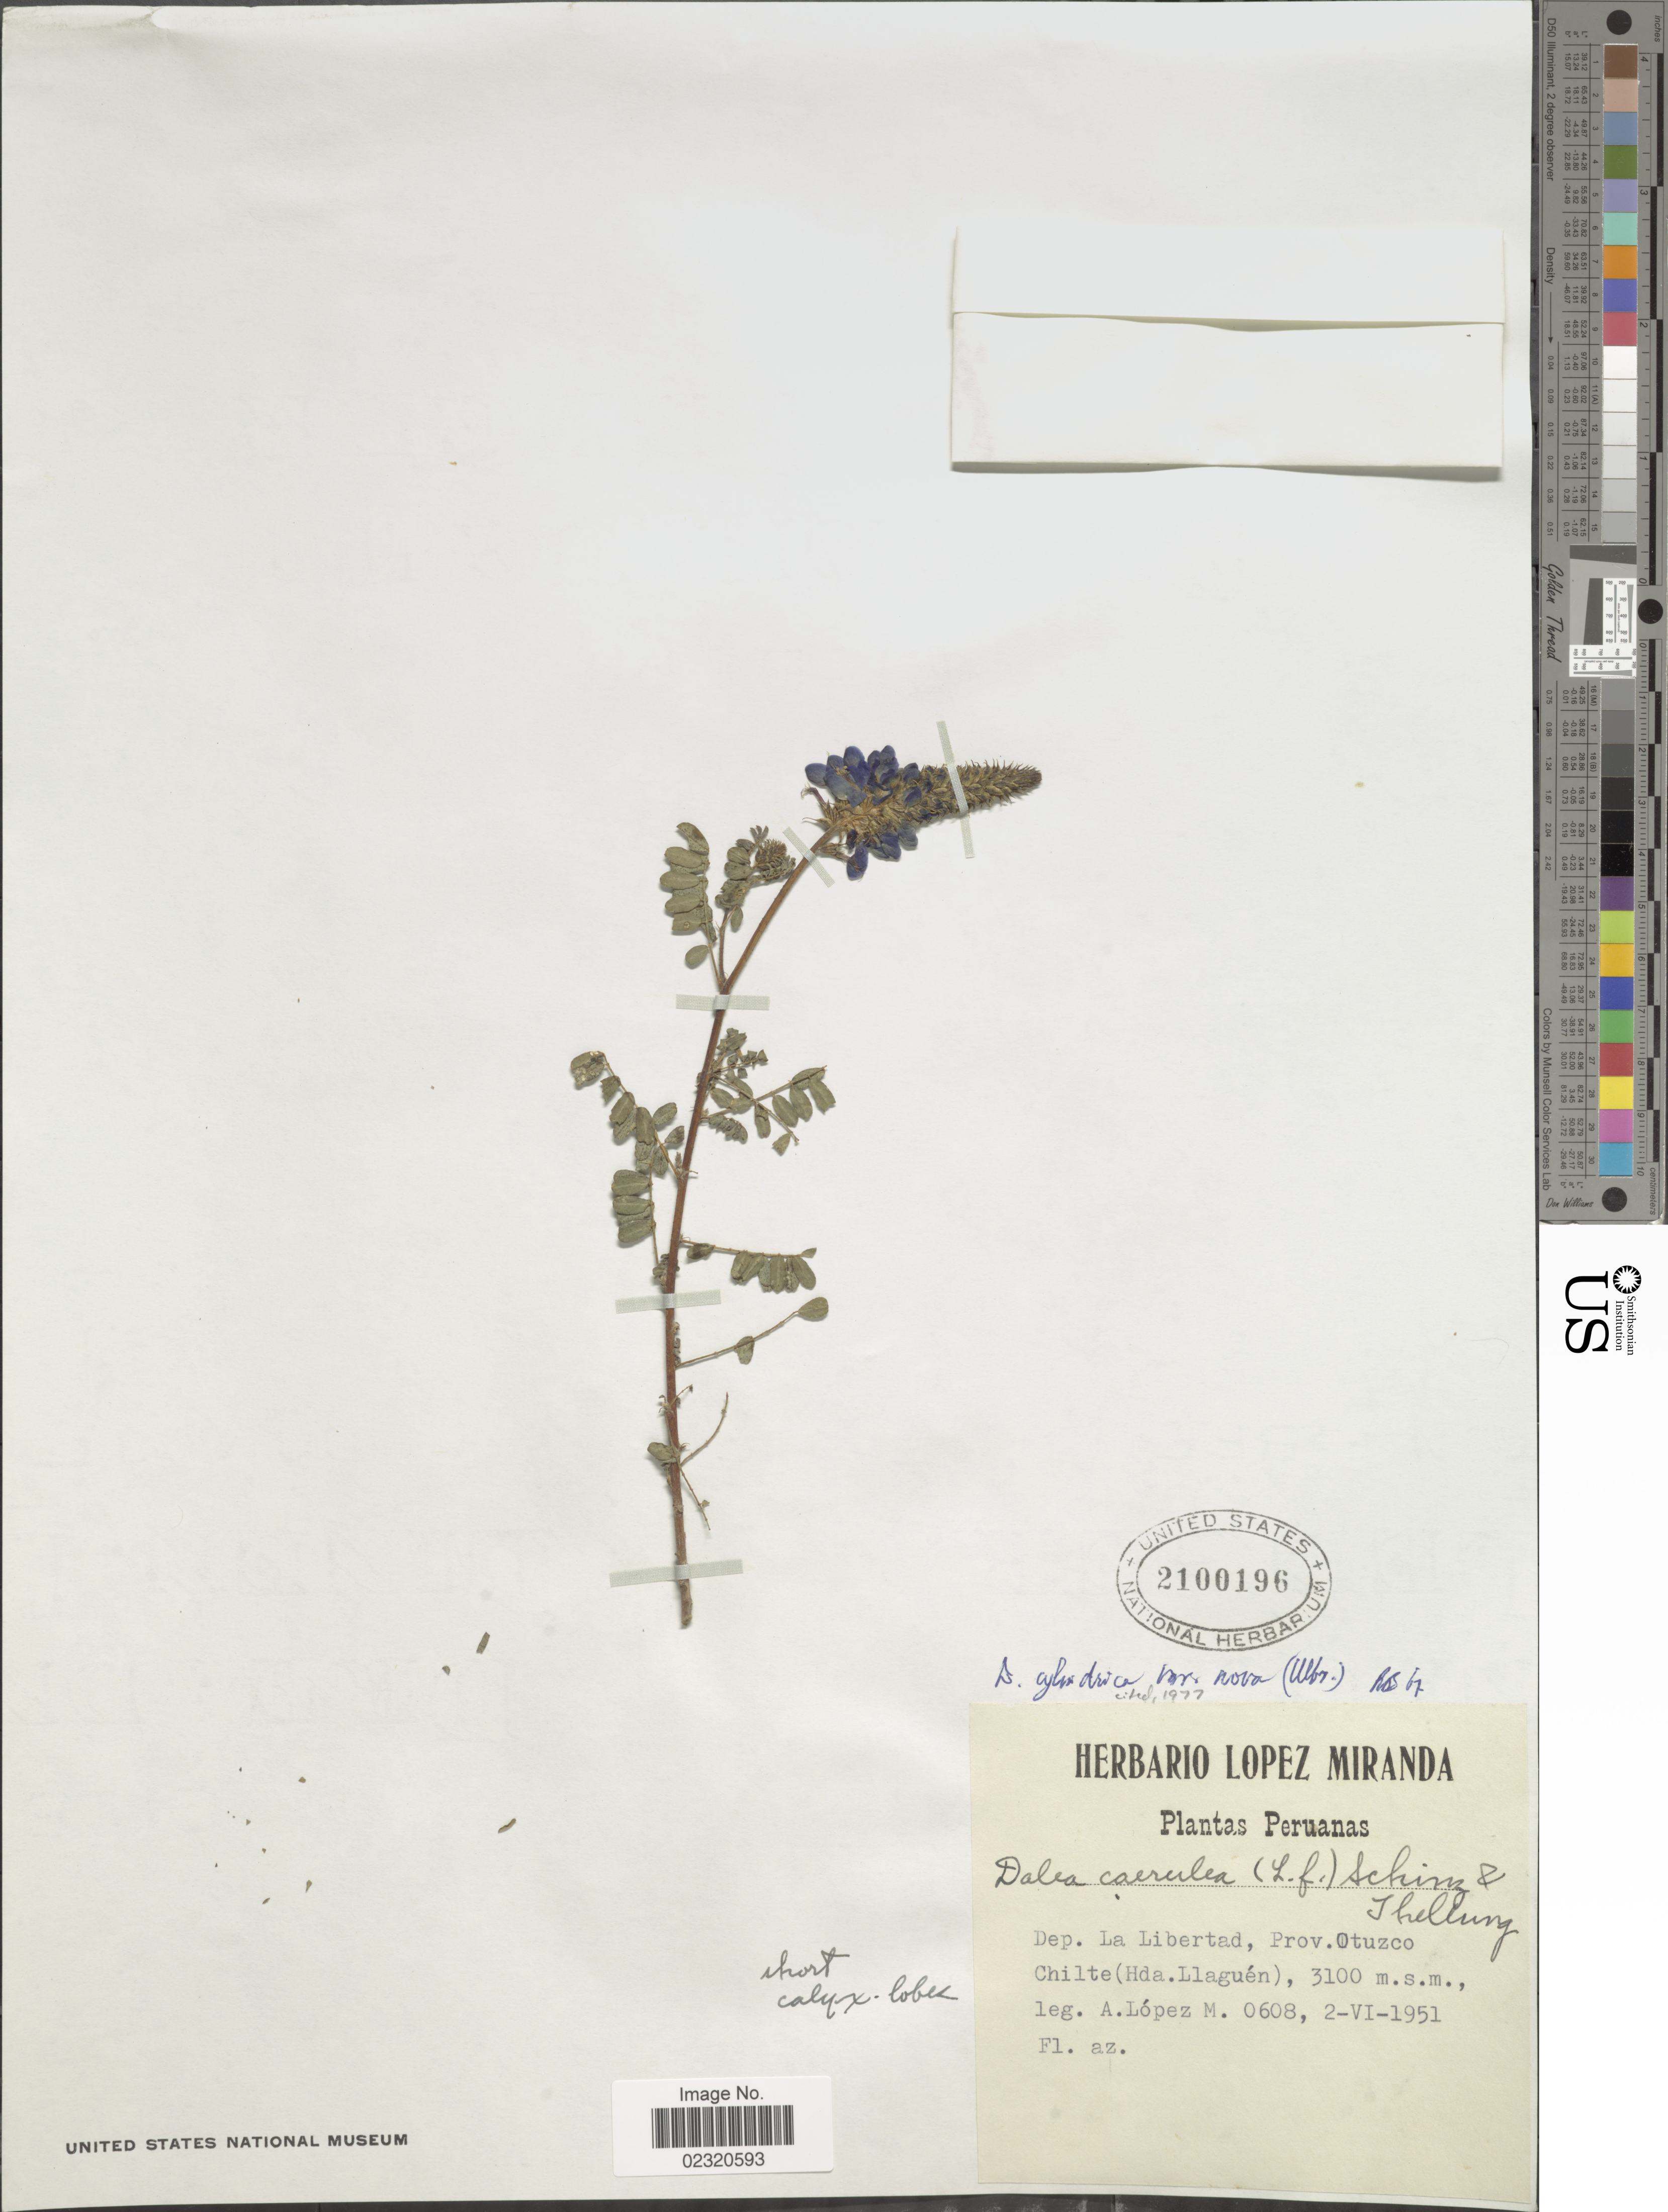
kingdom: Plantae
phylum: Tracheophyta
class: Magnoliopsida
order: Fabales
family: Fabaceae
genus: Dalea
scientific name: Dalea cylindrica var. nova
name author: (Ulbr.) Barneby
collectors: A. López M.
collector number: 0608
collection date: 1951-06-02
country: Peru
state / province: La Libertad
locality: Prov. Otuzco, Chilte (Hda. Llaguen)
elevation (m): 3100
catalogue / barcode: US 2100196